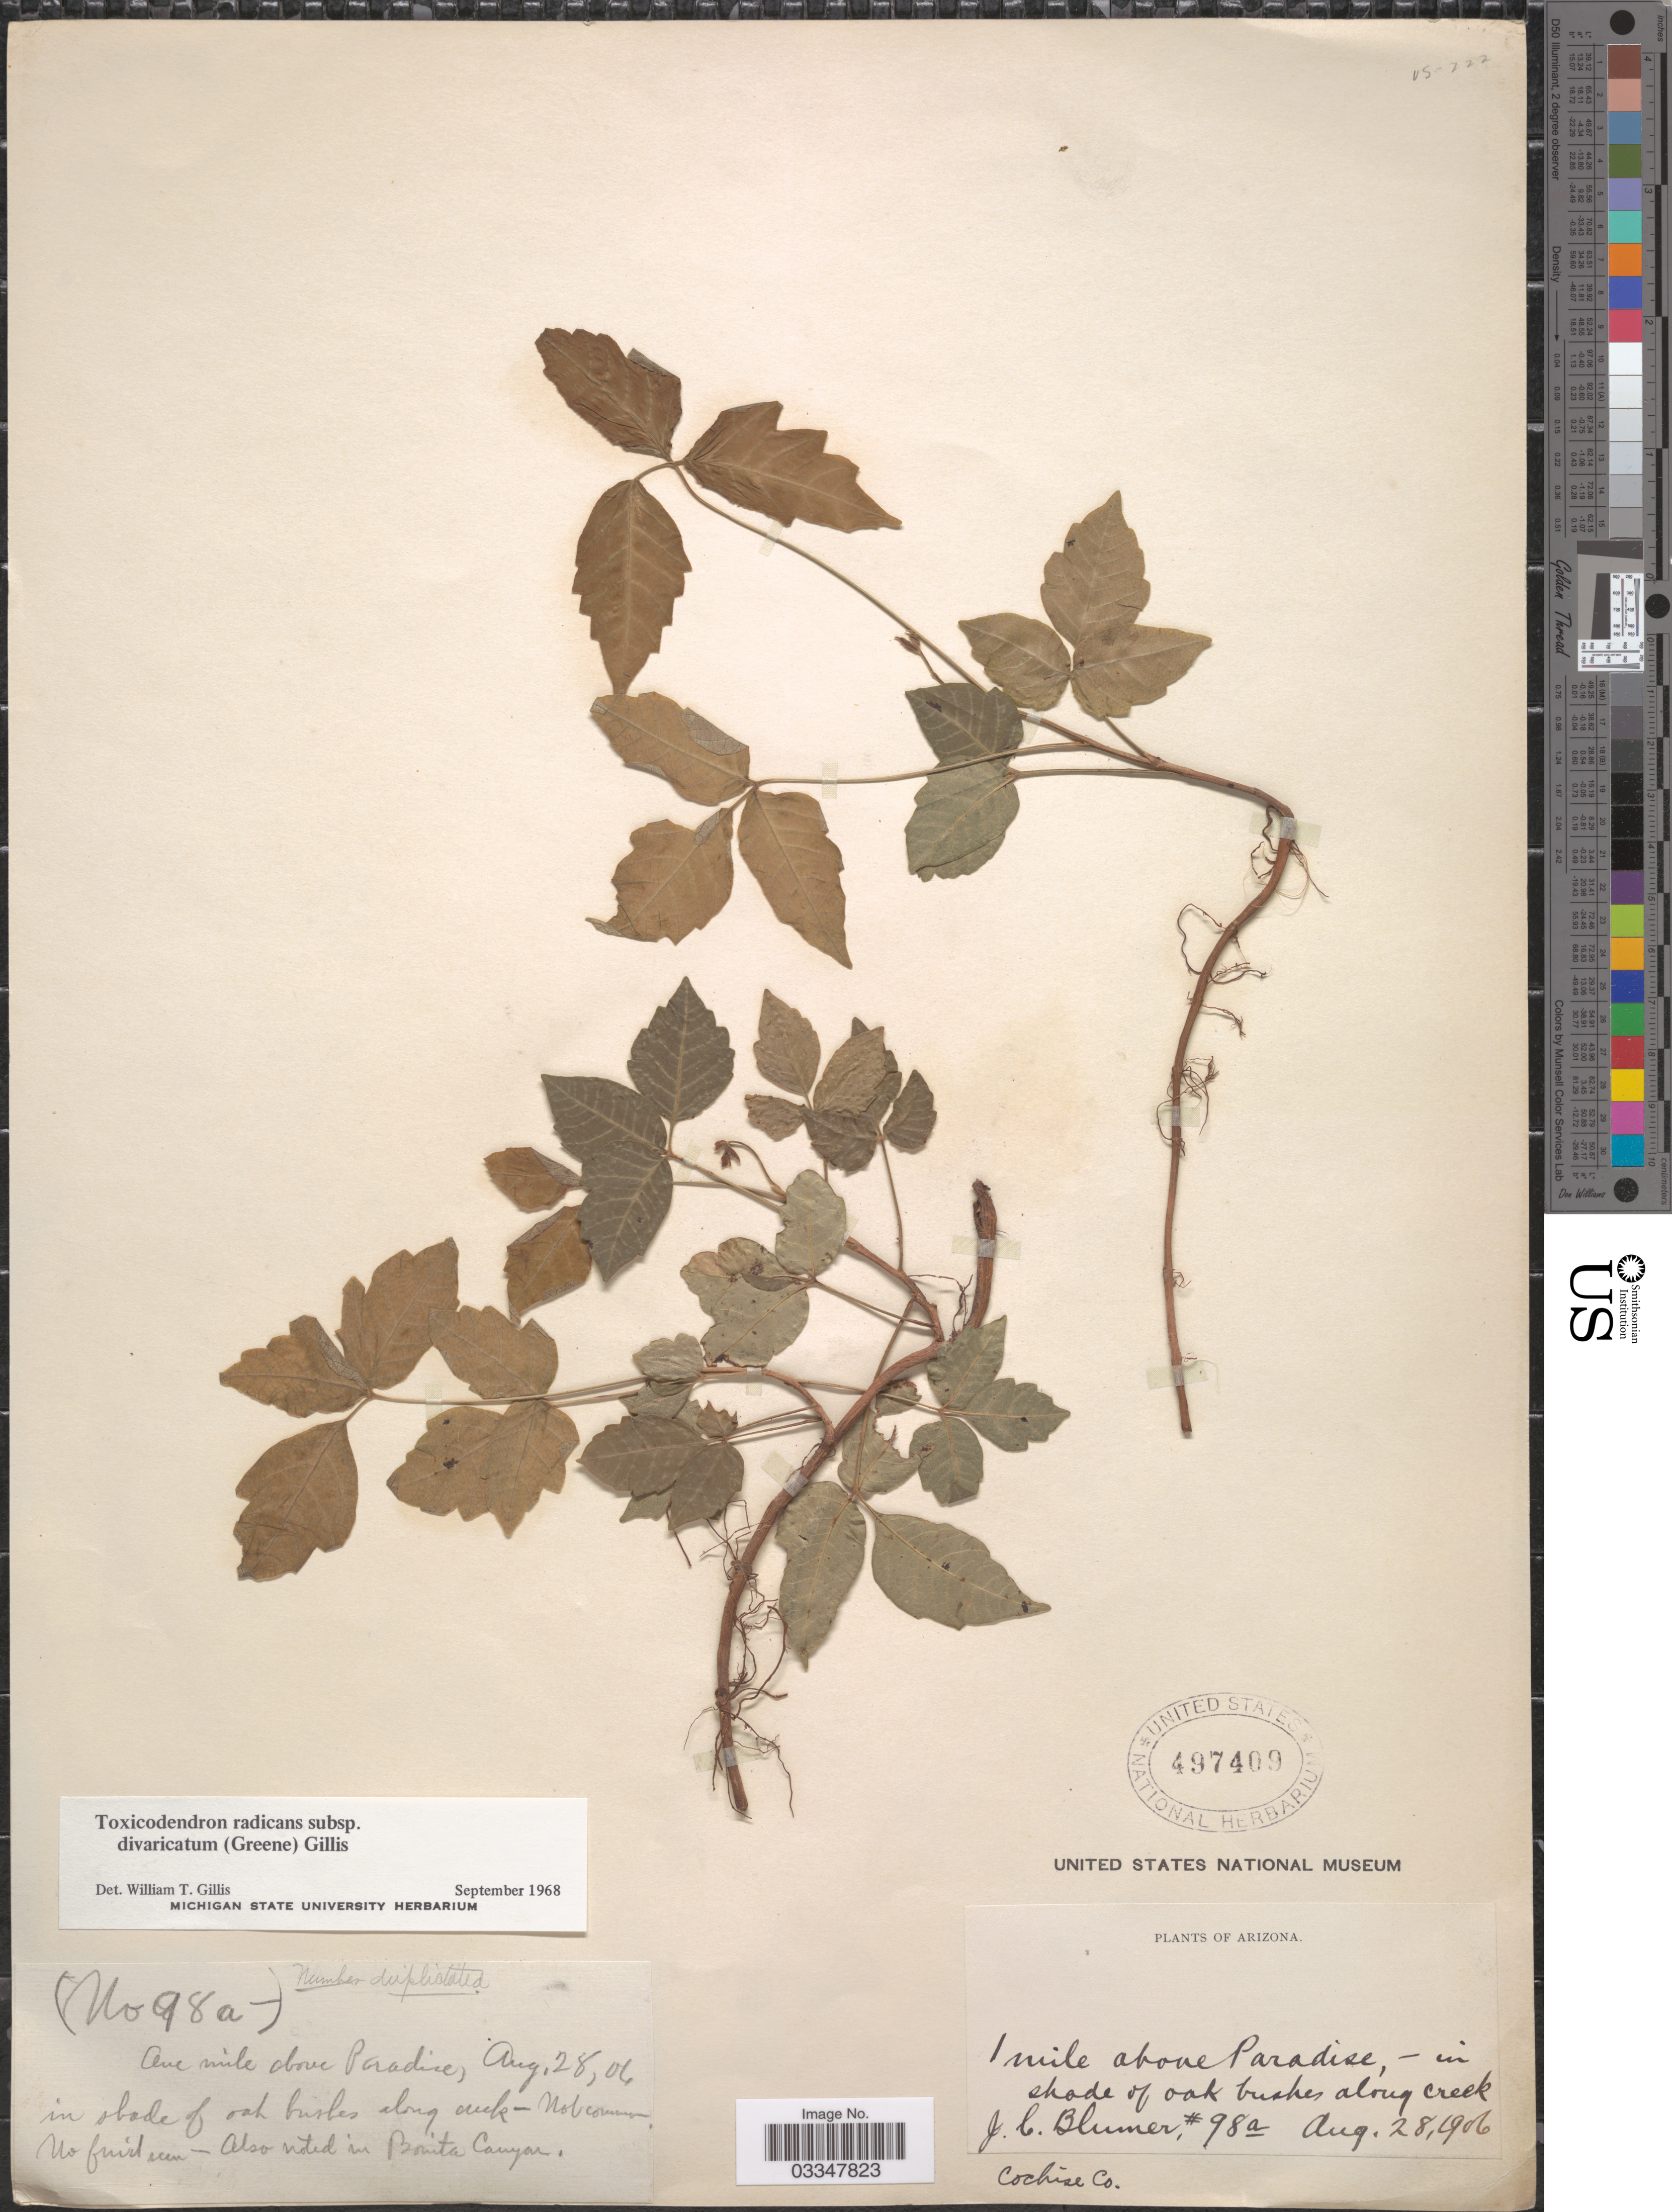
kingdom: Plantae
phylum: Tracheophyta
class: Magnoliopsida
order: Sapindales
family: Anacardiaceae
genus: Toxicodendron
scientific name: Toxicodendron radicans subsp. divaricatum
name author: (Greene) Gillis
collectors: J. C. Blumer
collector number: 98a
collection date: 1906-08-28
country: United States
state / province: Arizona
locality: One mile above Paradise. Cochise Co.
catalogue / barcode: US 497409